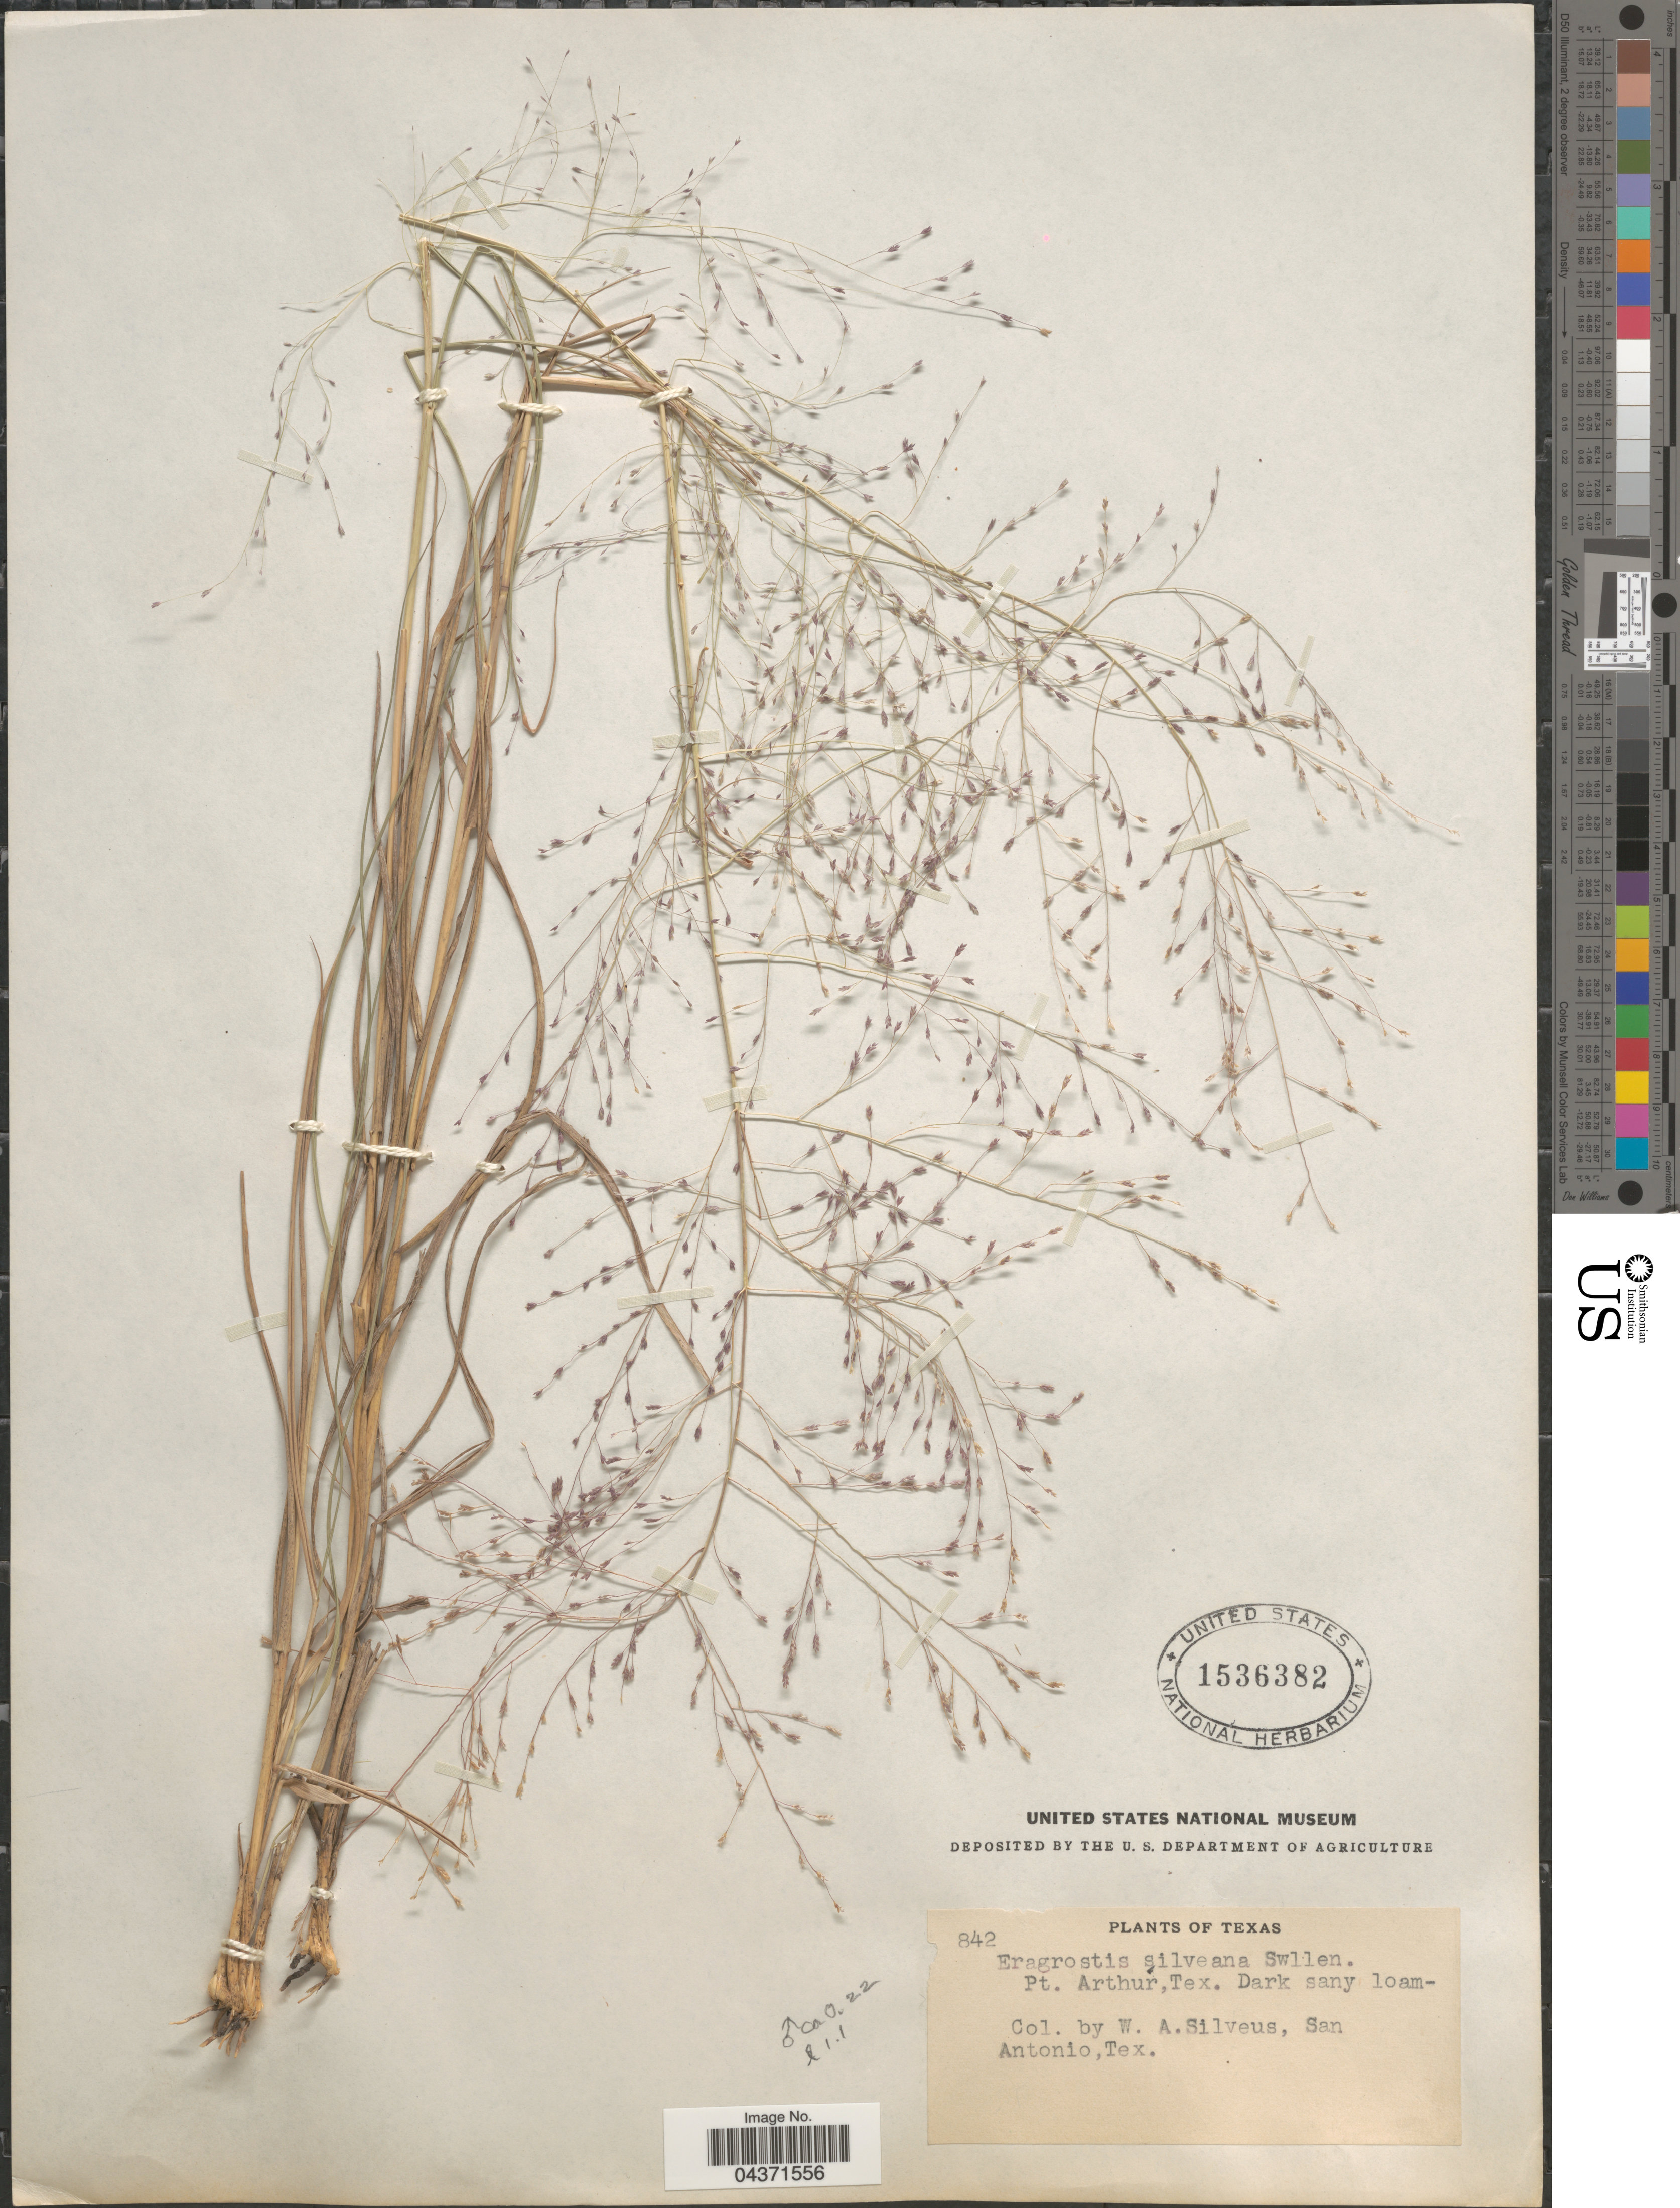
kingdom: Plantae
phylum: Tracheophyta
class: Liliopsida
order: Poales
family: Poaceae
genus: Eragrostis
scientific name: Eragrostis silveana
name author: Swallen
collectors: W. Silveus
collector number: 842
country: United States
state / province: Texas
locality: Pt. Arthur.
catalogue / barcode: US 1536382